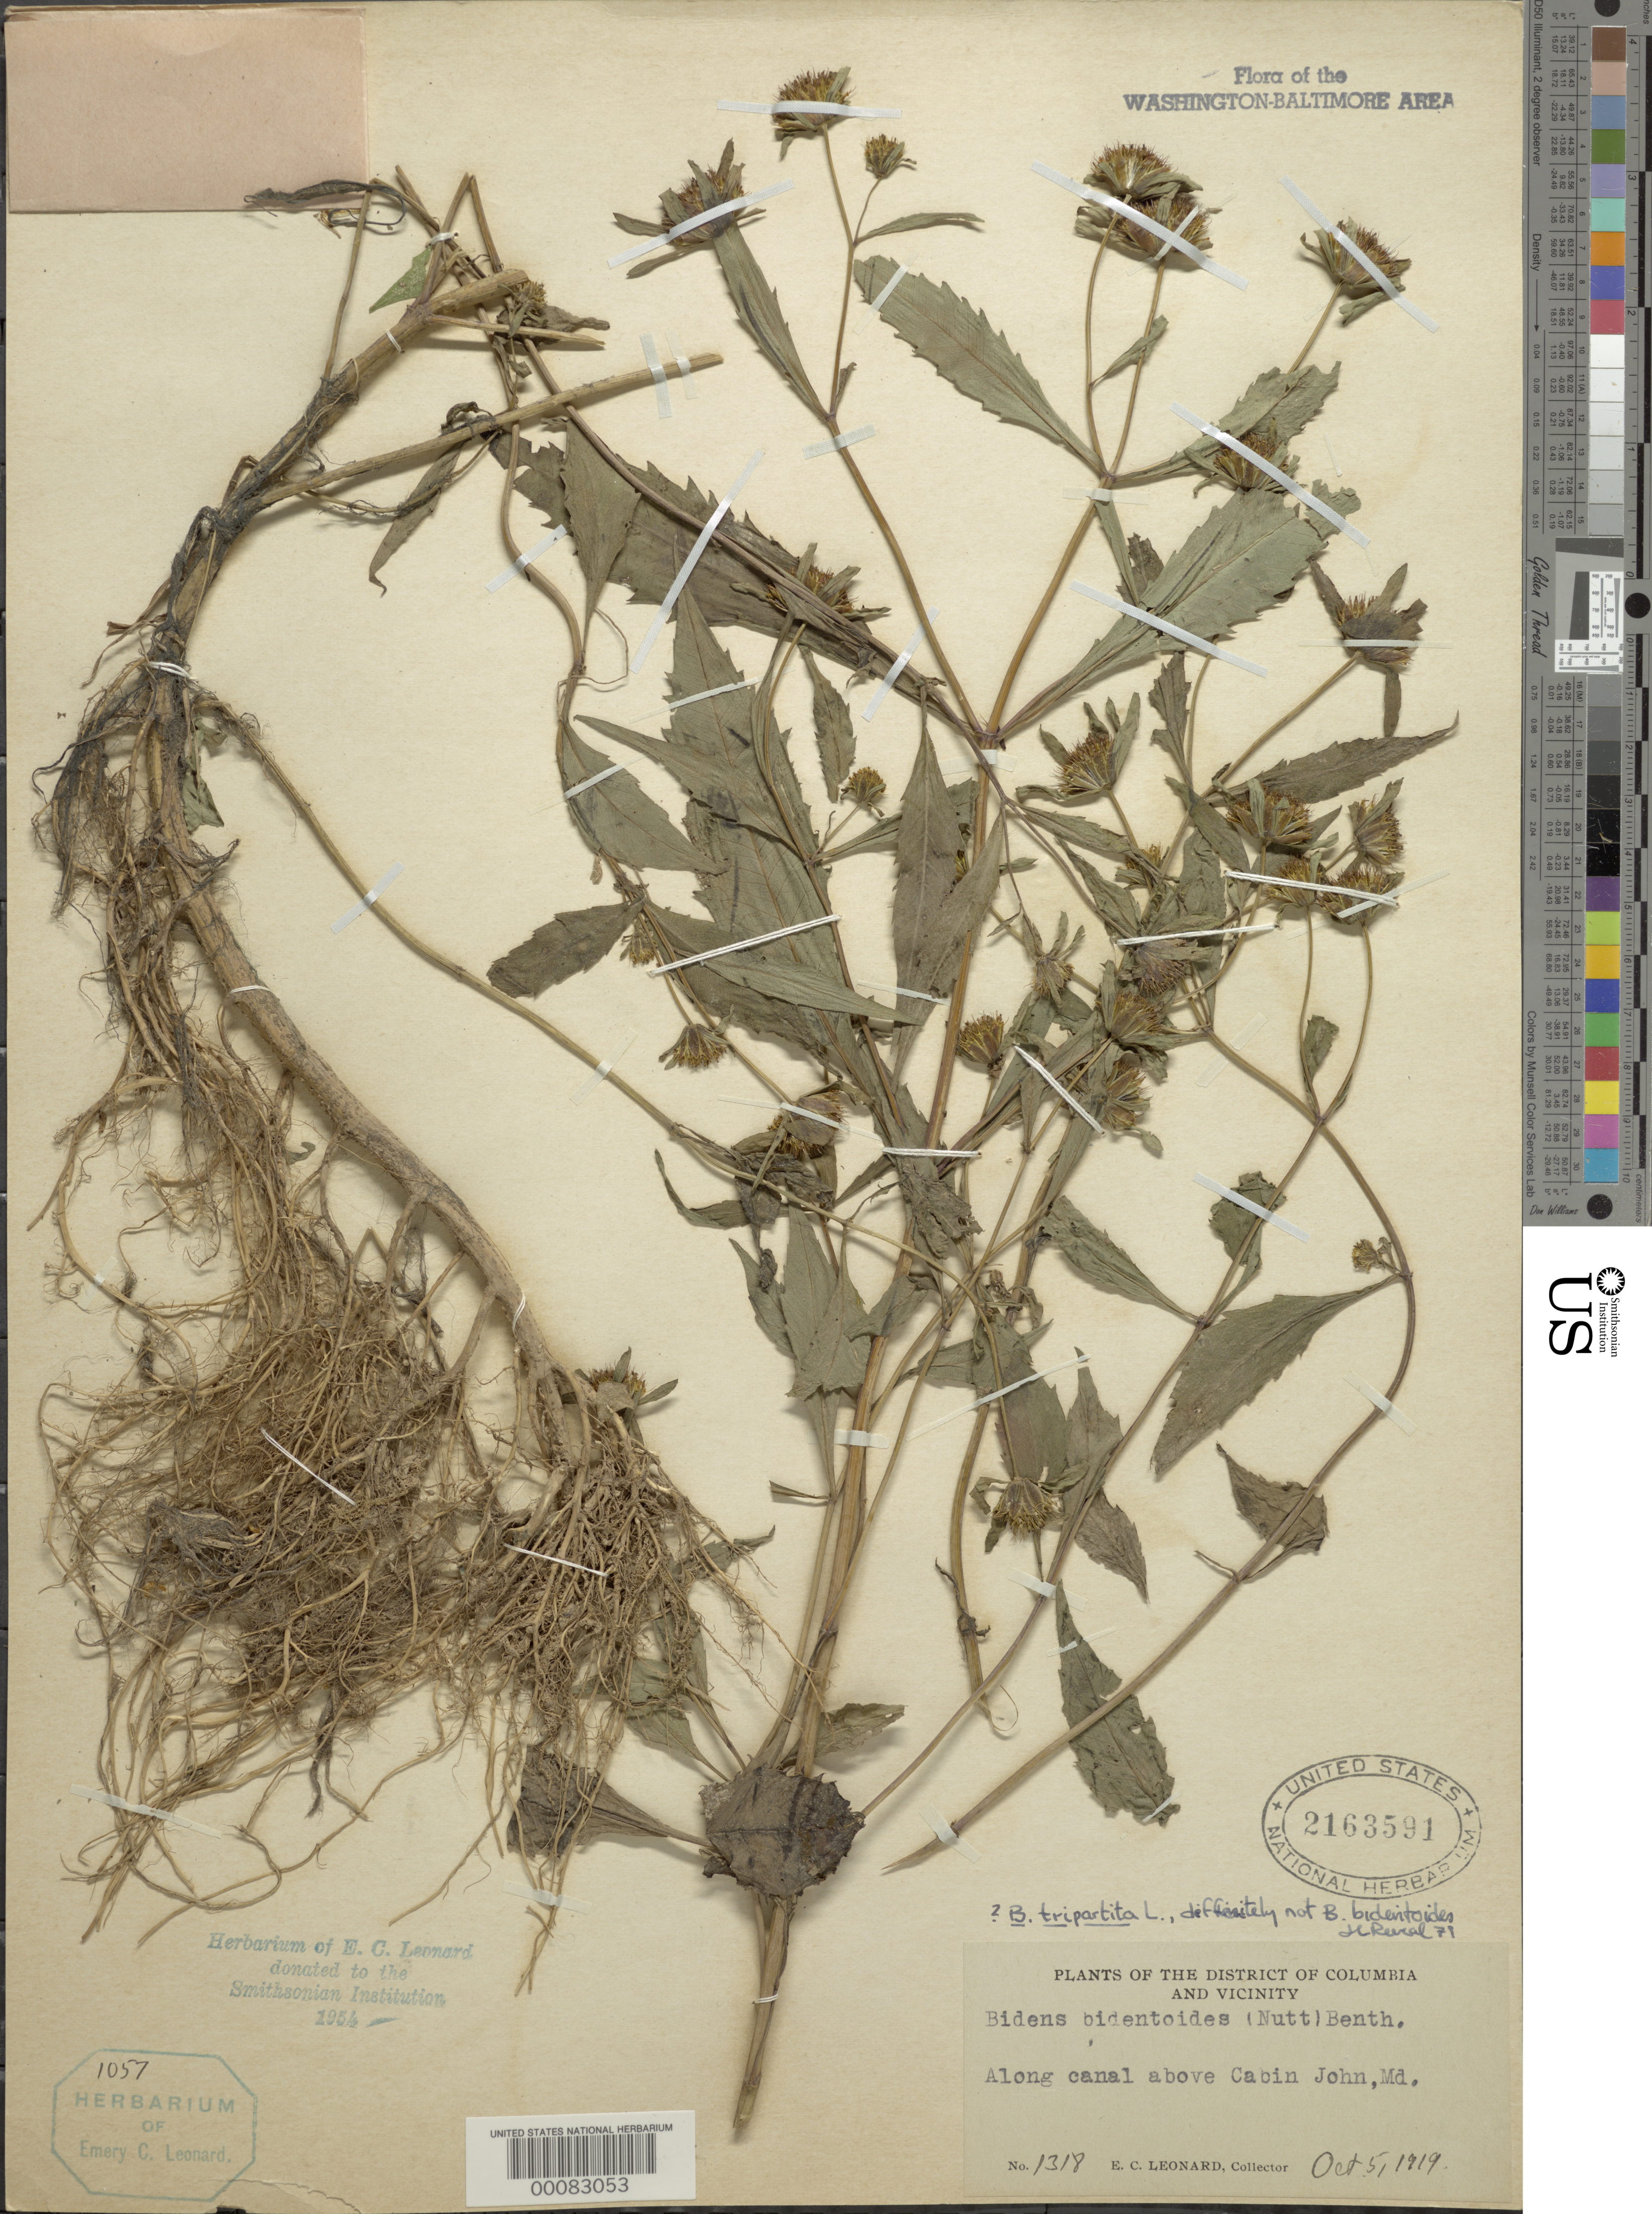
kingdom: Plantae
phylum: Tracheophyta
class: Magnoliopsida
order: Asterales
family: Asteraceae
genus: Bidens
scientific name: Bidens tripartita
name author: L.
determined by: Reveal, J. L.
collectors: E. C. Leonard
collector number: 1318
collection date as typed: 05 Oct 1919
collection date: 1919-10-05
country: United States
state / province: Maryland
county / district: Montgomery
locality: Canal above Cabin John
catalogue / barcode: US 2163591